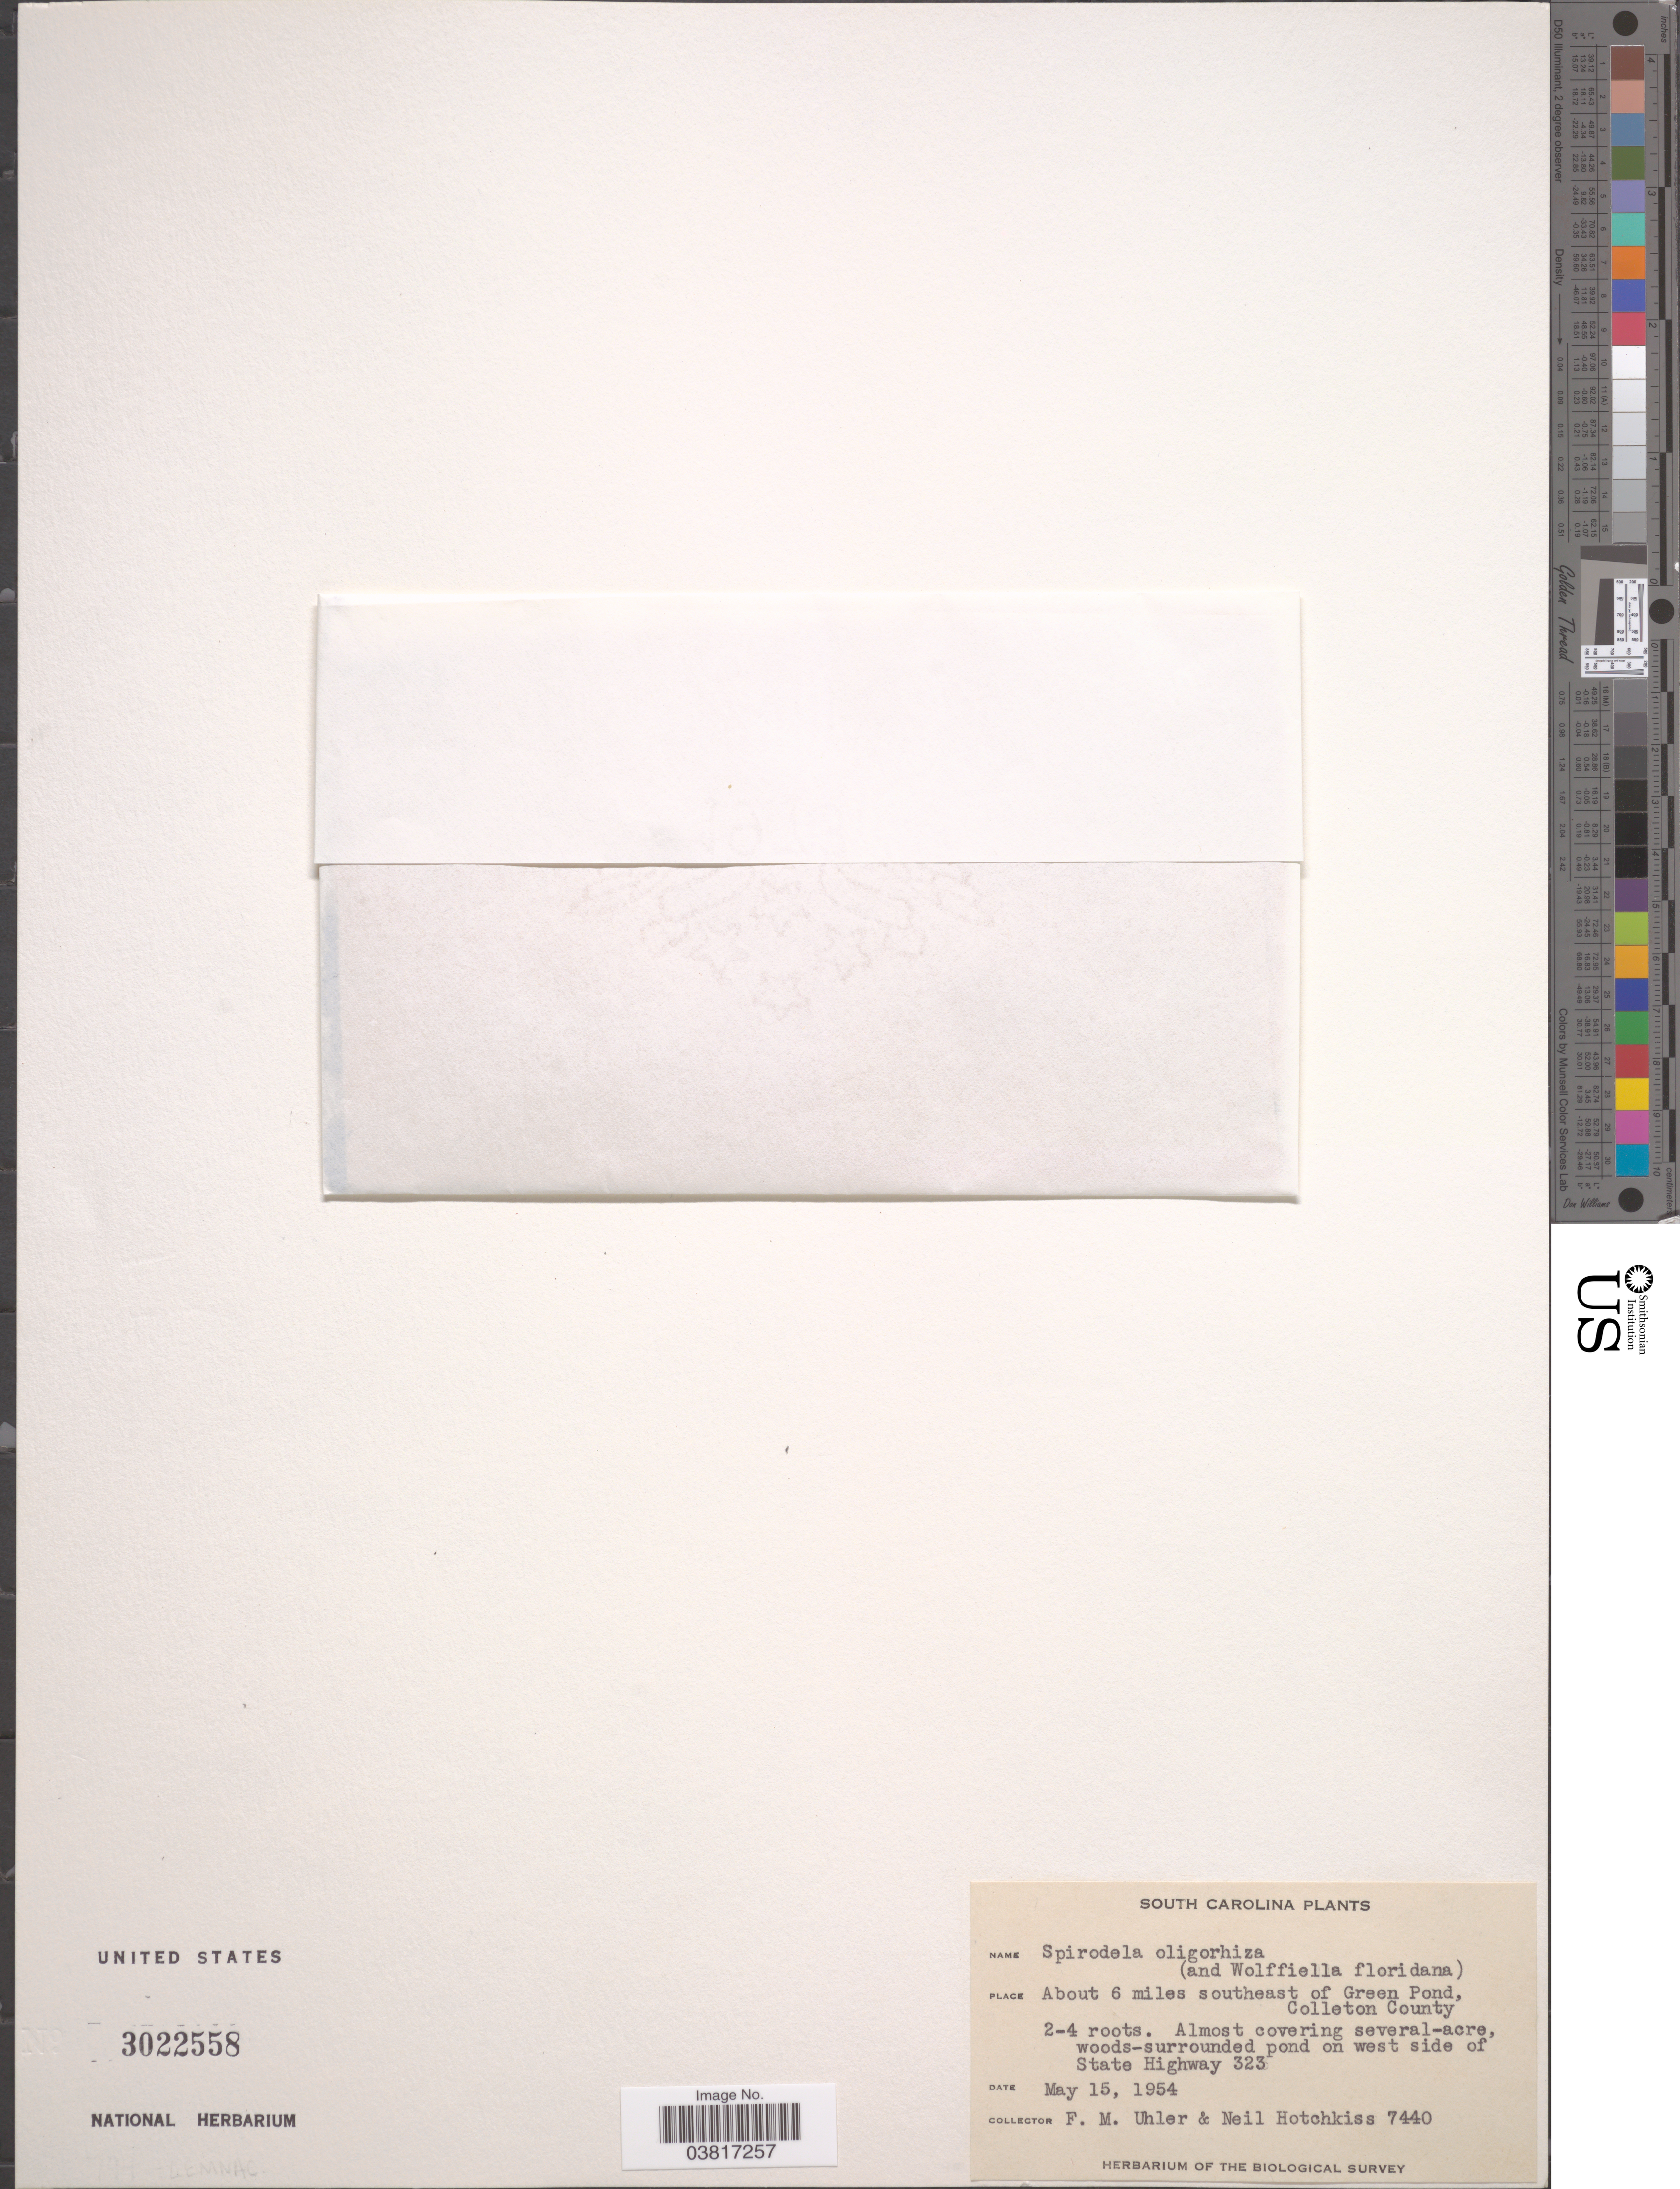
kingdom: Plantae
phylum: Tracheophyta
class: Liliopsida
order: Alismatales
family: Araceae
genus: Spirodela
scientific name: Spirodela oligorrhiza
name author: (Kurz) Hegelm.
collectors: F. M. Uhler & N. Hotchkiss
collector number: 7440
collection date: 1954-05-15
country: United States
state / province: South Carolina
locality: About 6 miles southeast of Green Pond, Colleton County 2-4 roots. Almost covering several-acre, woods-surrounded pond on west side of State Highway 323.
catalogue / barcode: US 3022558